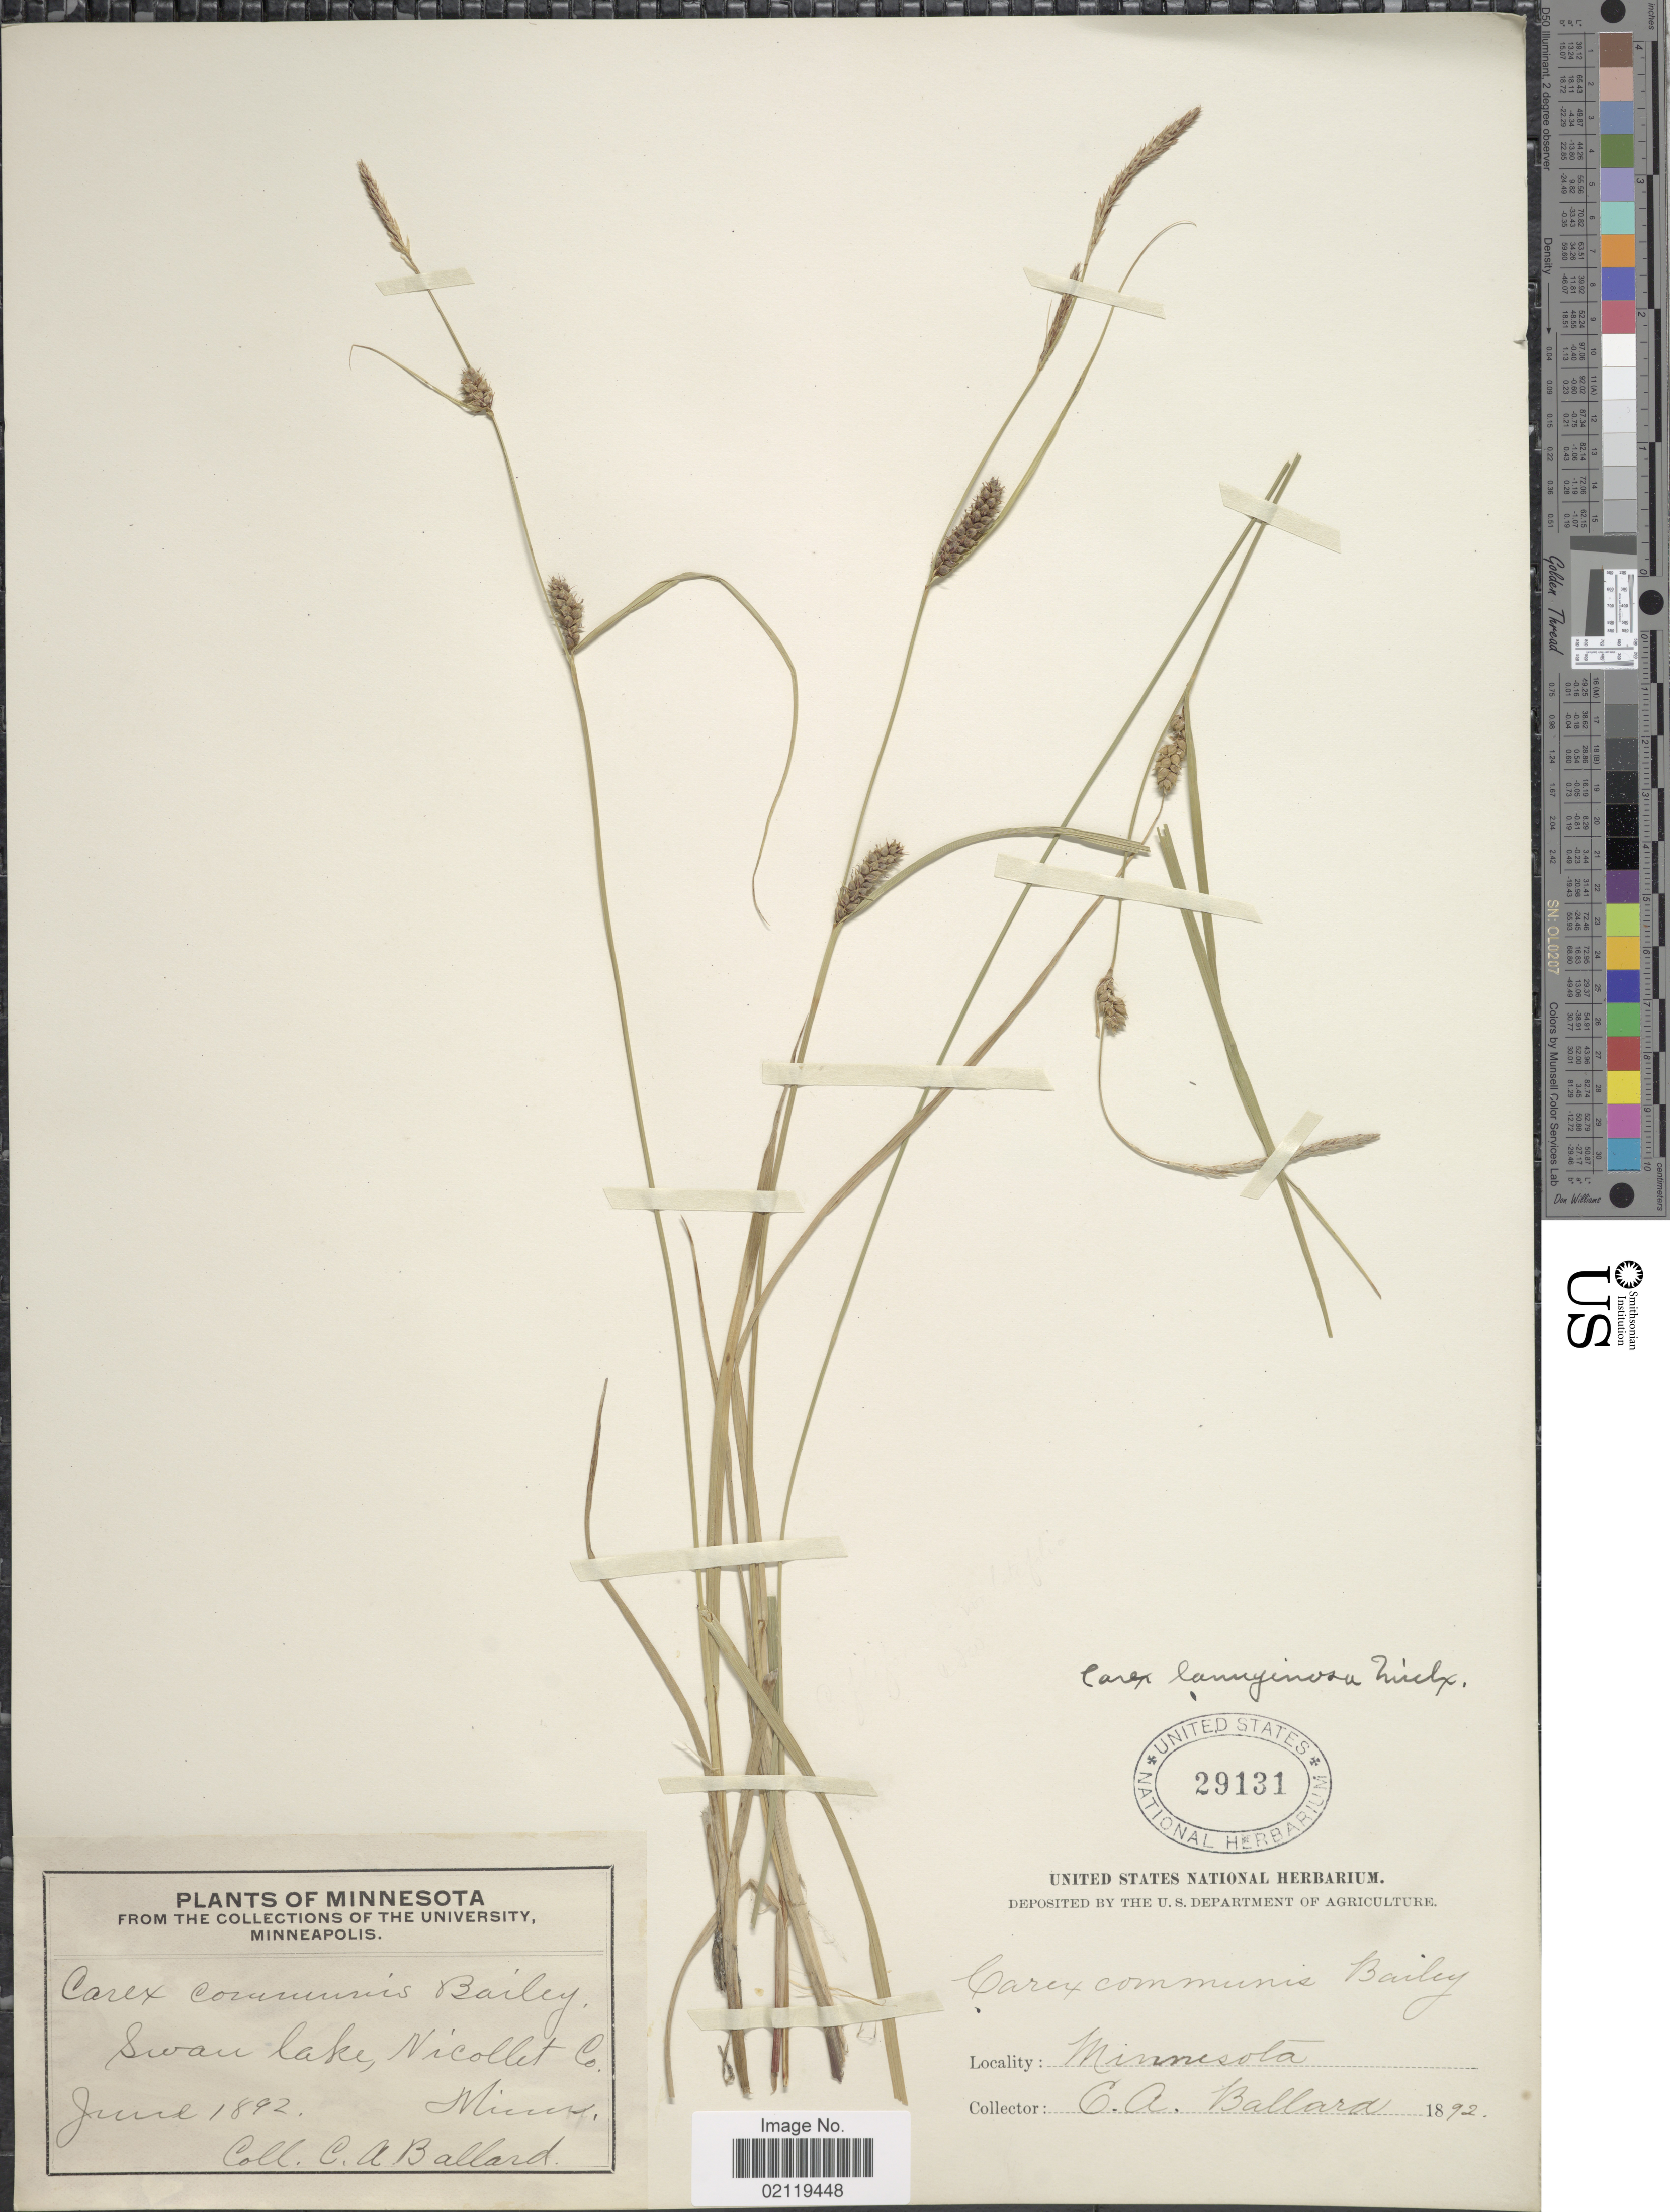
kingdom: Plantae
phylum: Tracheophyta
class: Liliopsida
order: Poales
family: Cyperaceae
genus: Carex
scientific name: Carex pellita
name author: Muhl. ex Willd.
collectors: C. A. Ballard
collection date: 1892-06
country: United States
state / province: Minnesota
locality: Swan Lake, Nicollet Co. Minn.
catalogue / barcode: US 29131